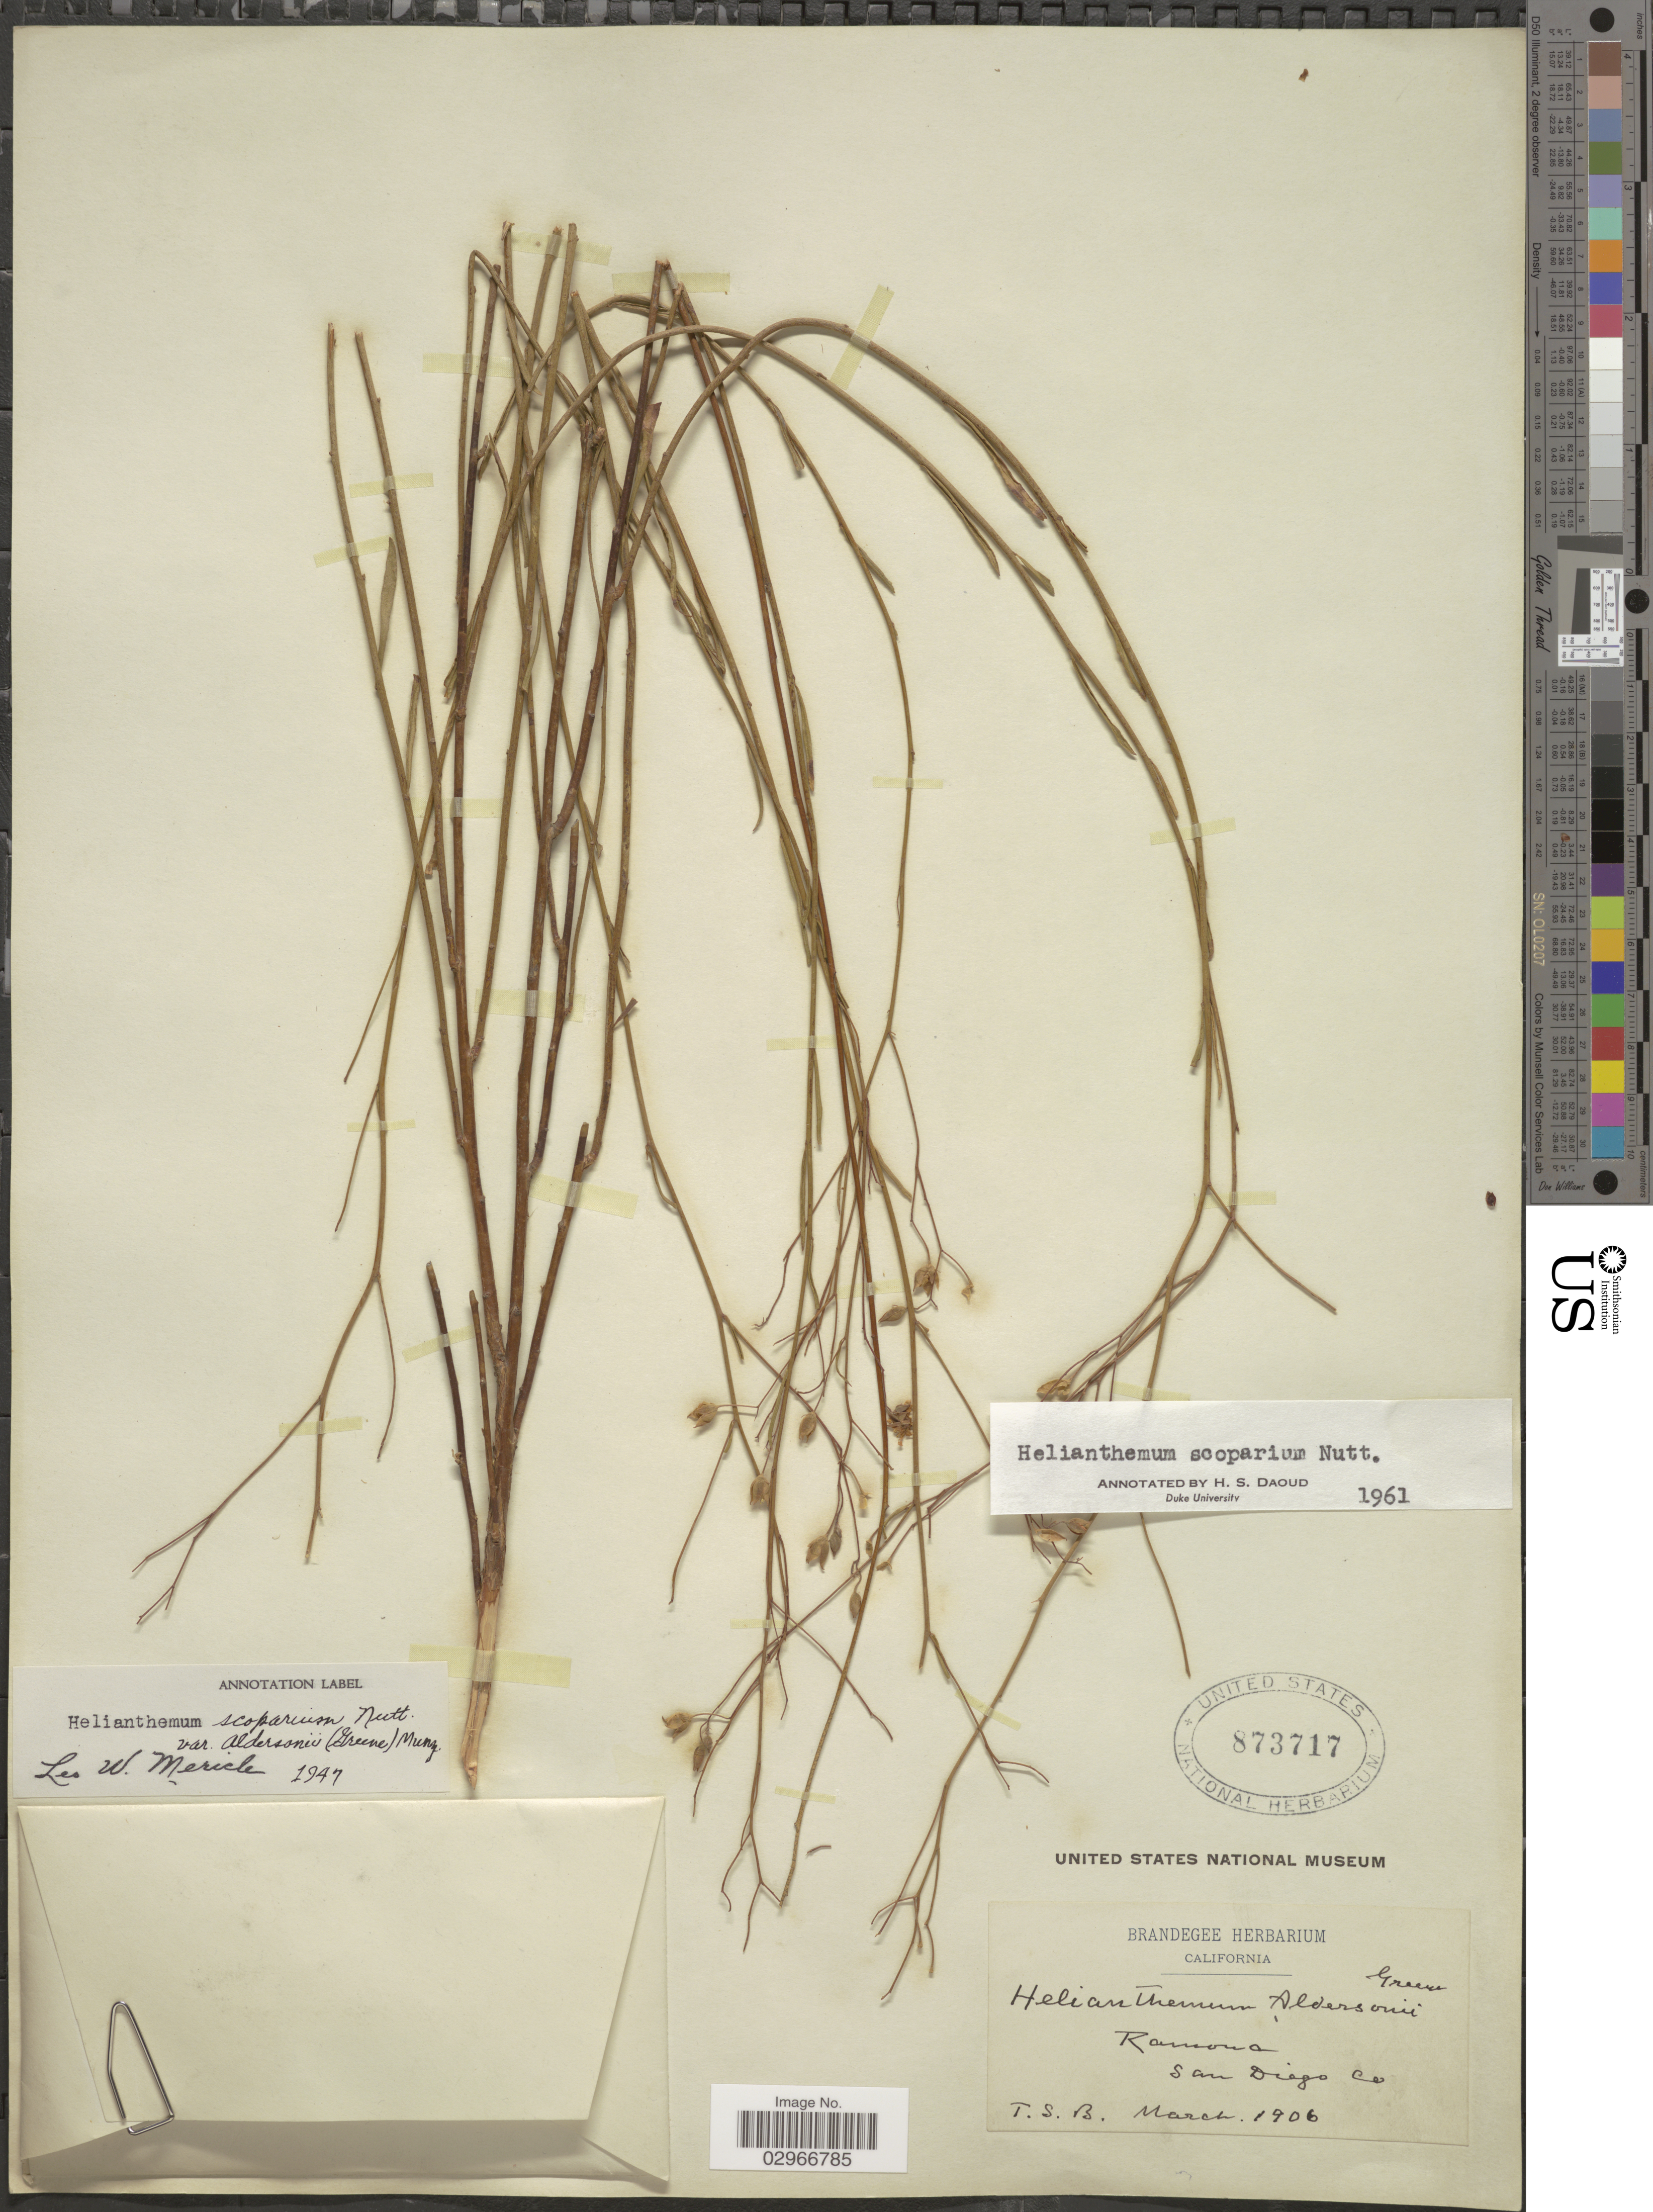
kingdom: Plantae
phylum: Tracheophyta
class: Magnoliopsida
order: Malvales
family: Cistaceae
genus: Helianthemum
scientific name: Helianthemum scoparium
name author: Nutt. ex Torr. & A. Gray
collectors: T. S. Brandegee (herbarium)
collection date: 1906-03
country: United States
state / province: California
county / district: San Diego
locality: Ramona, San Diego Co.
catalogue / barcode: US 873717